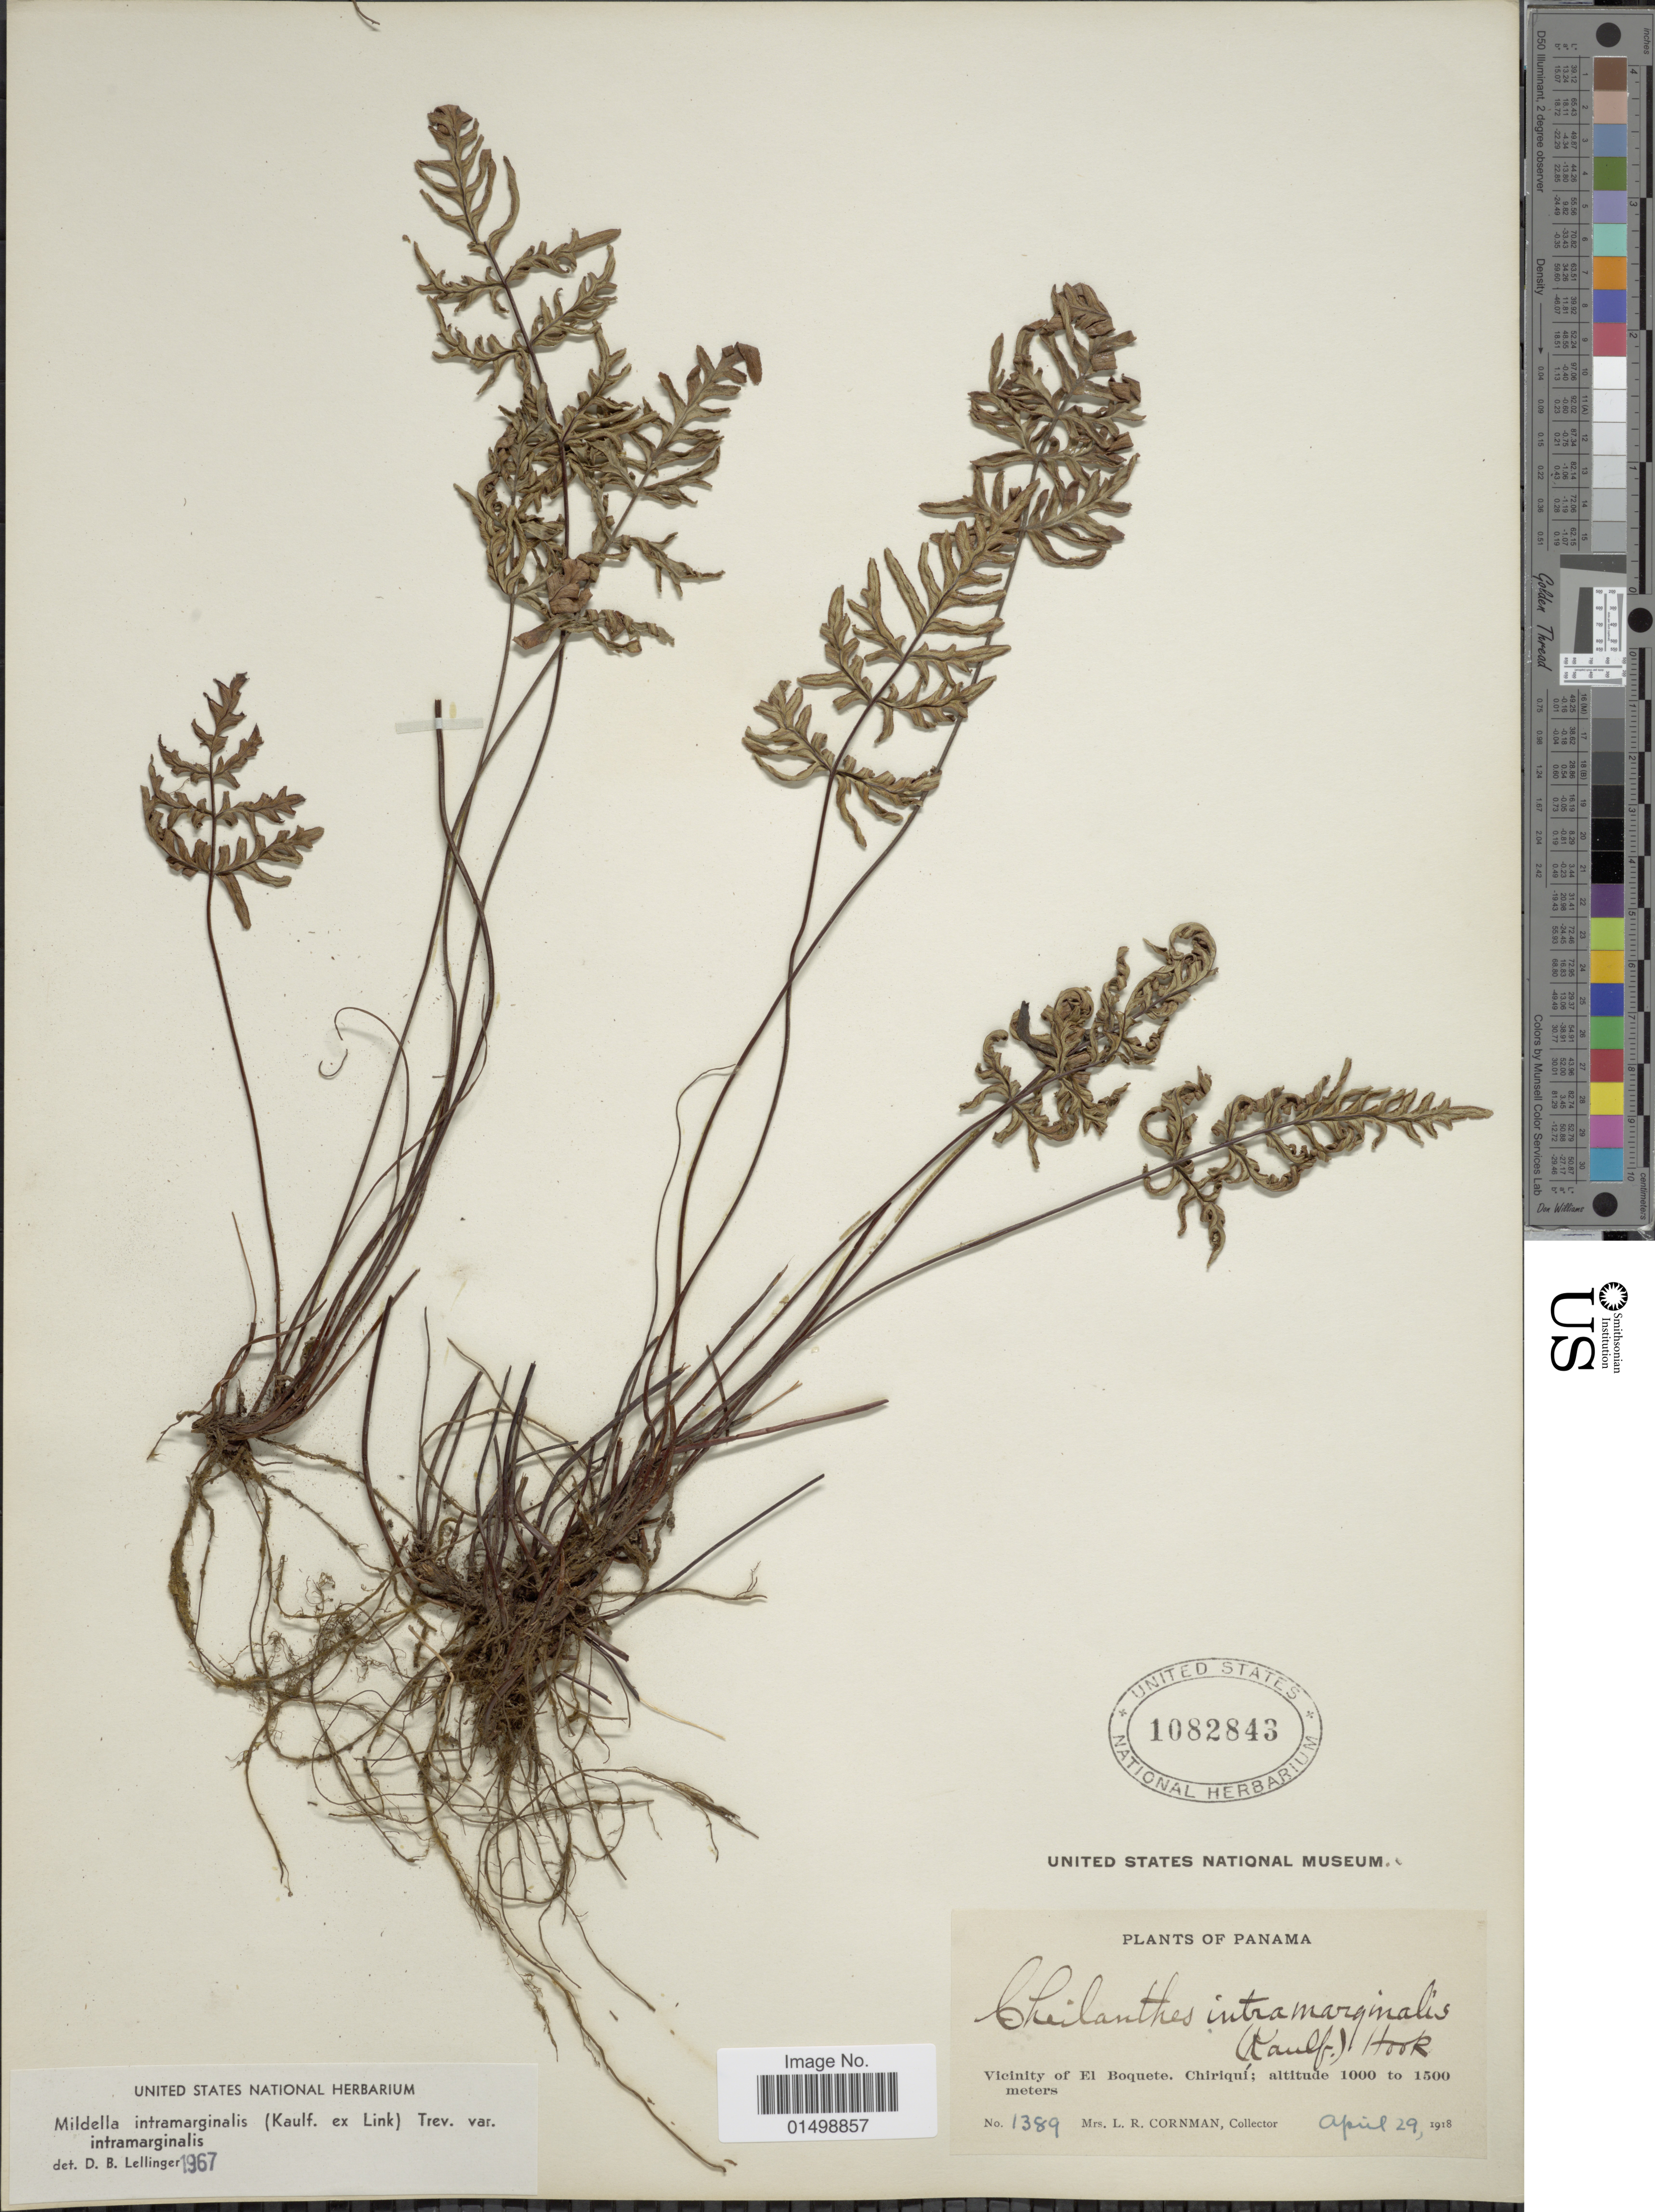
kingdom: Plantae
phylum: Tracheophyta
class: Polypodiopsida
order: Polypodiales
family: Pteridaceae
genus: Cheilanthes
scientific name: Cheilanthes intramarginalis var. intramarginalis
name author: (Kaulf.) Hook.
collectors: L. Cornman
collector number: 1389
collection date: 1918-04-29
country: Panama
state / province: Chiriqui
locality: Vicinity of El Bosquete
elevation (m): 1000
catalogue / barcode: US 1082843